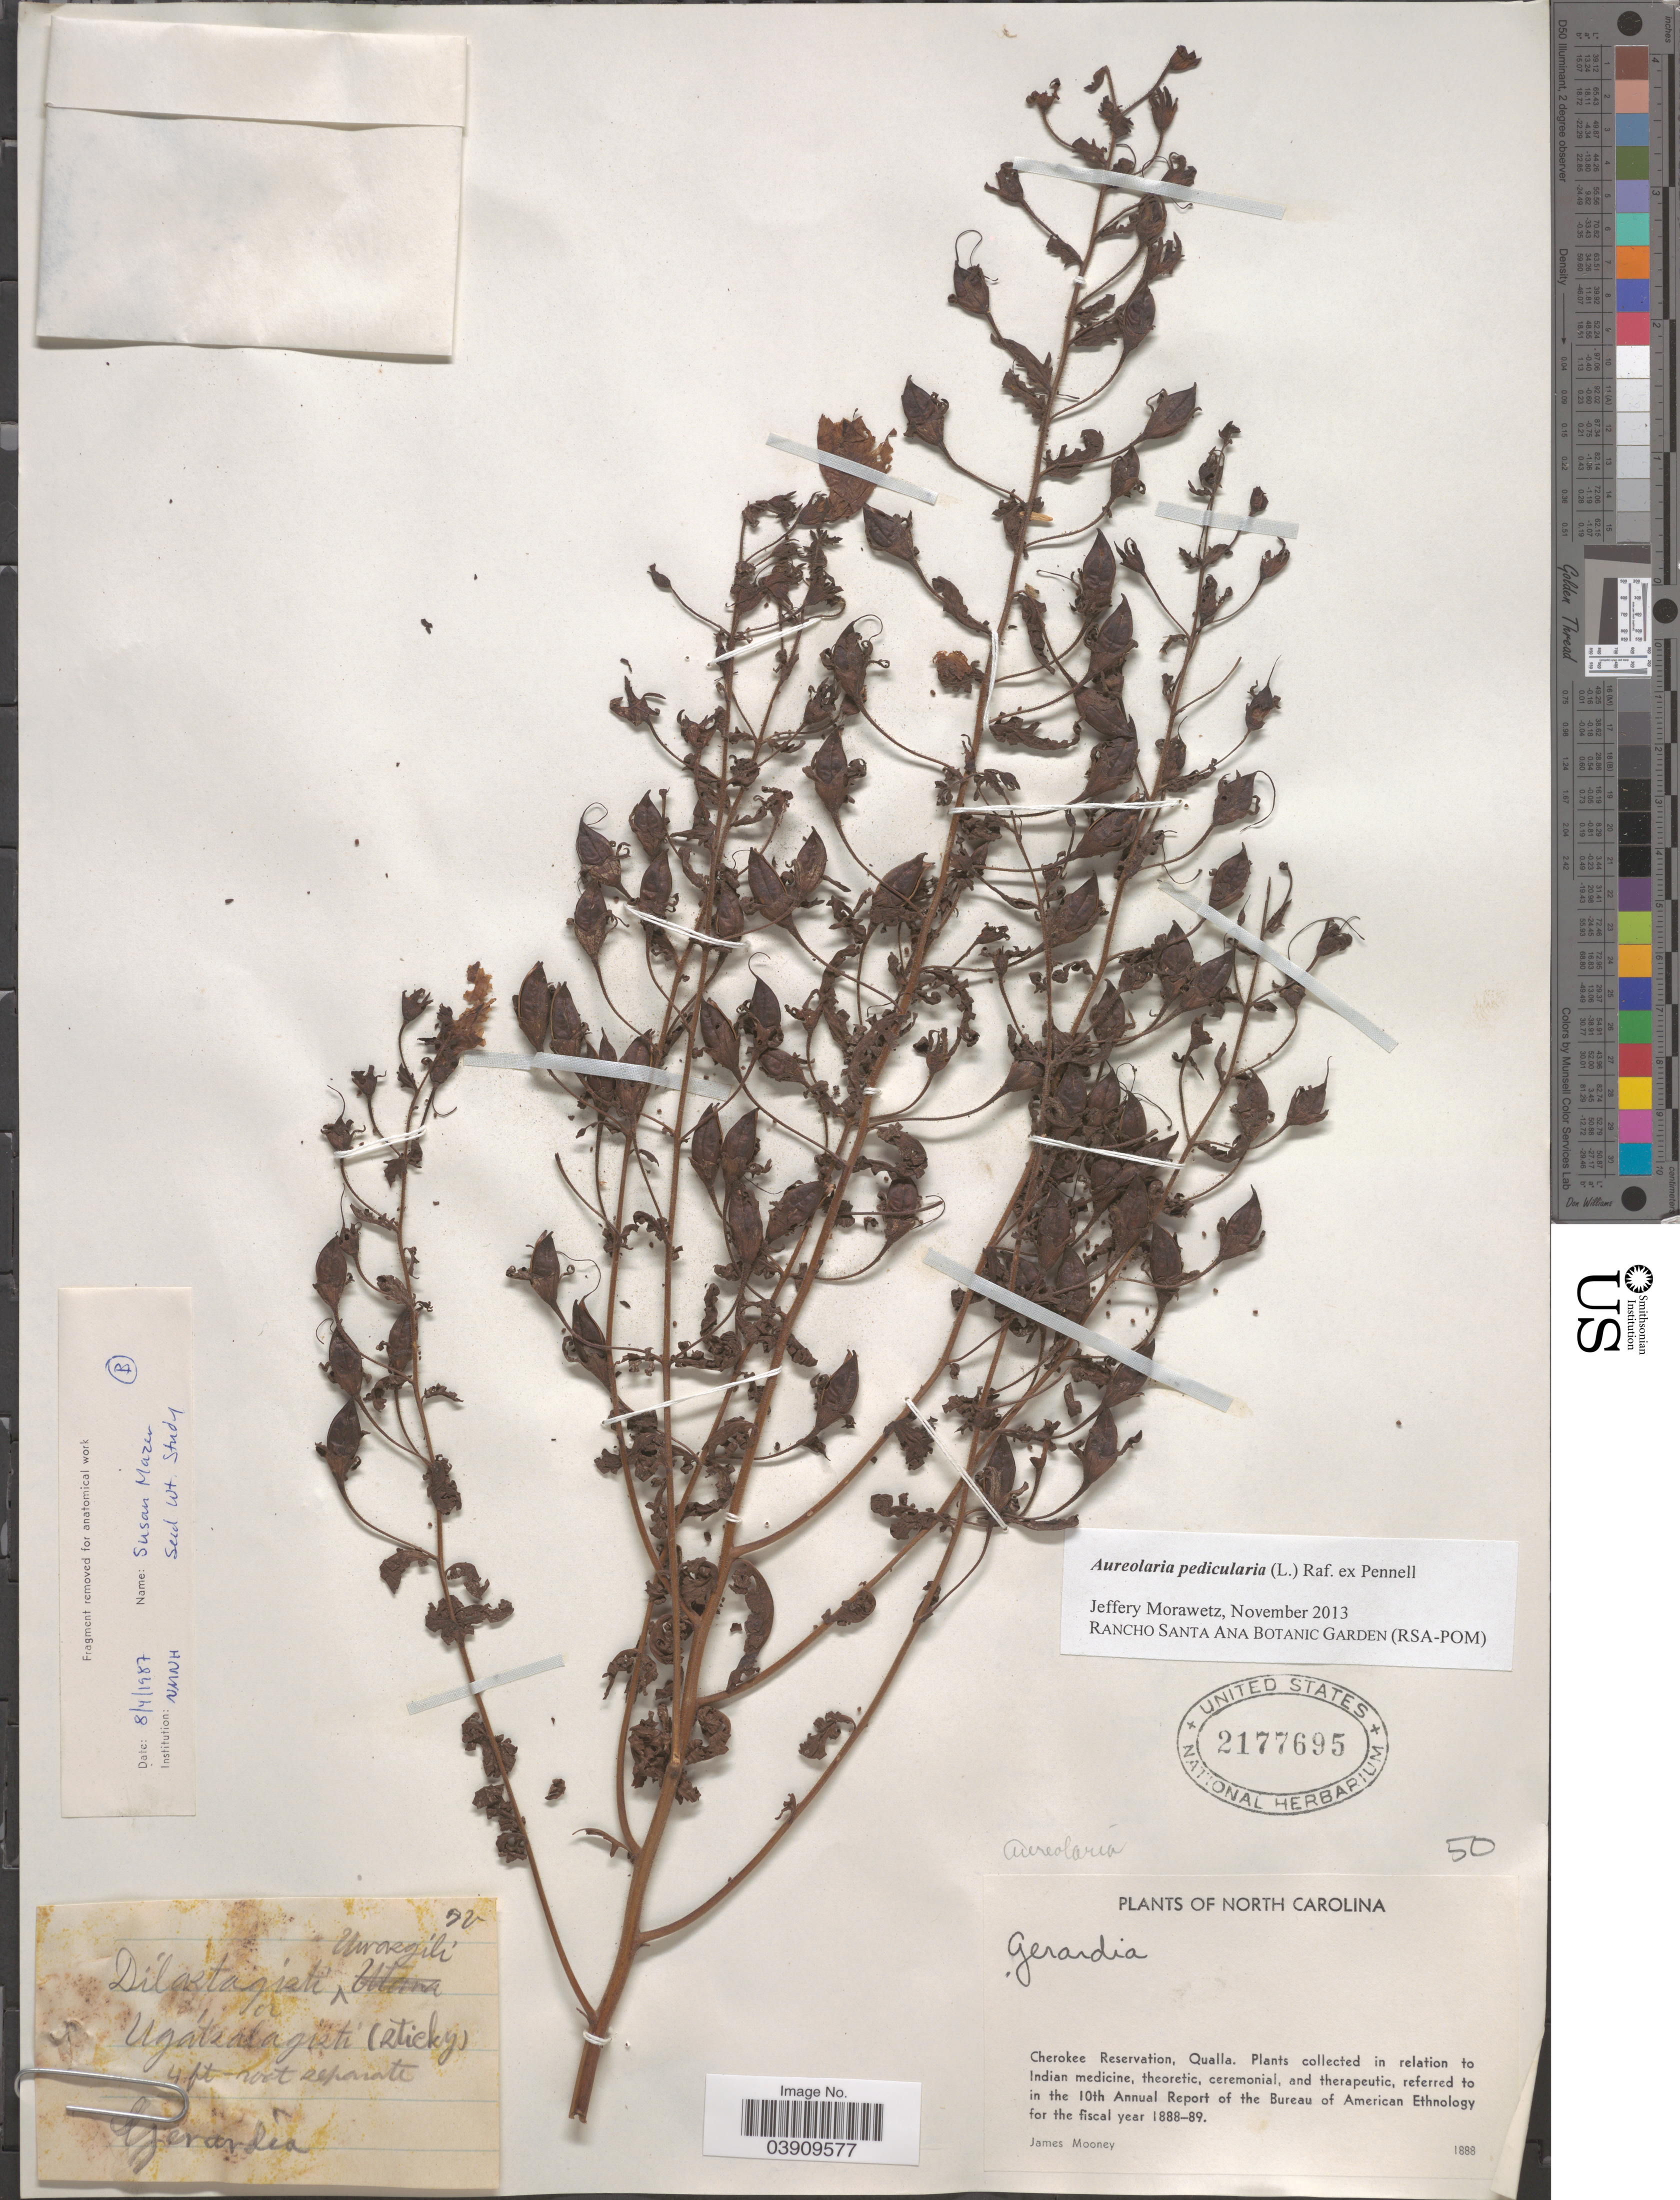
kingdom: Plantae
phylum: Tracheophyta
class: Magnoliopsida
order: Lamiales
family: Orobanchaceae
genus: Aureolaria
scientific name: Aureolaria pedicularia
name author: (L.) Raf. ex Farw.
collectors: J. Mooney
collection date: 1888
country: United States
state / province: North Carolina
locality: Cherokee Reservation, Qualla.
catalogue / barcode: US 2177695